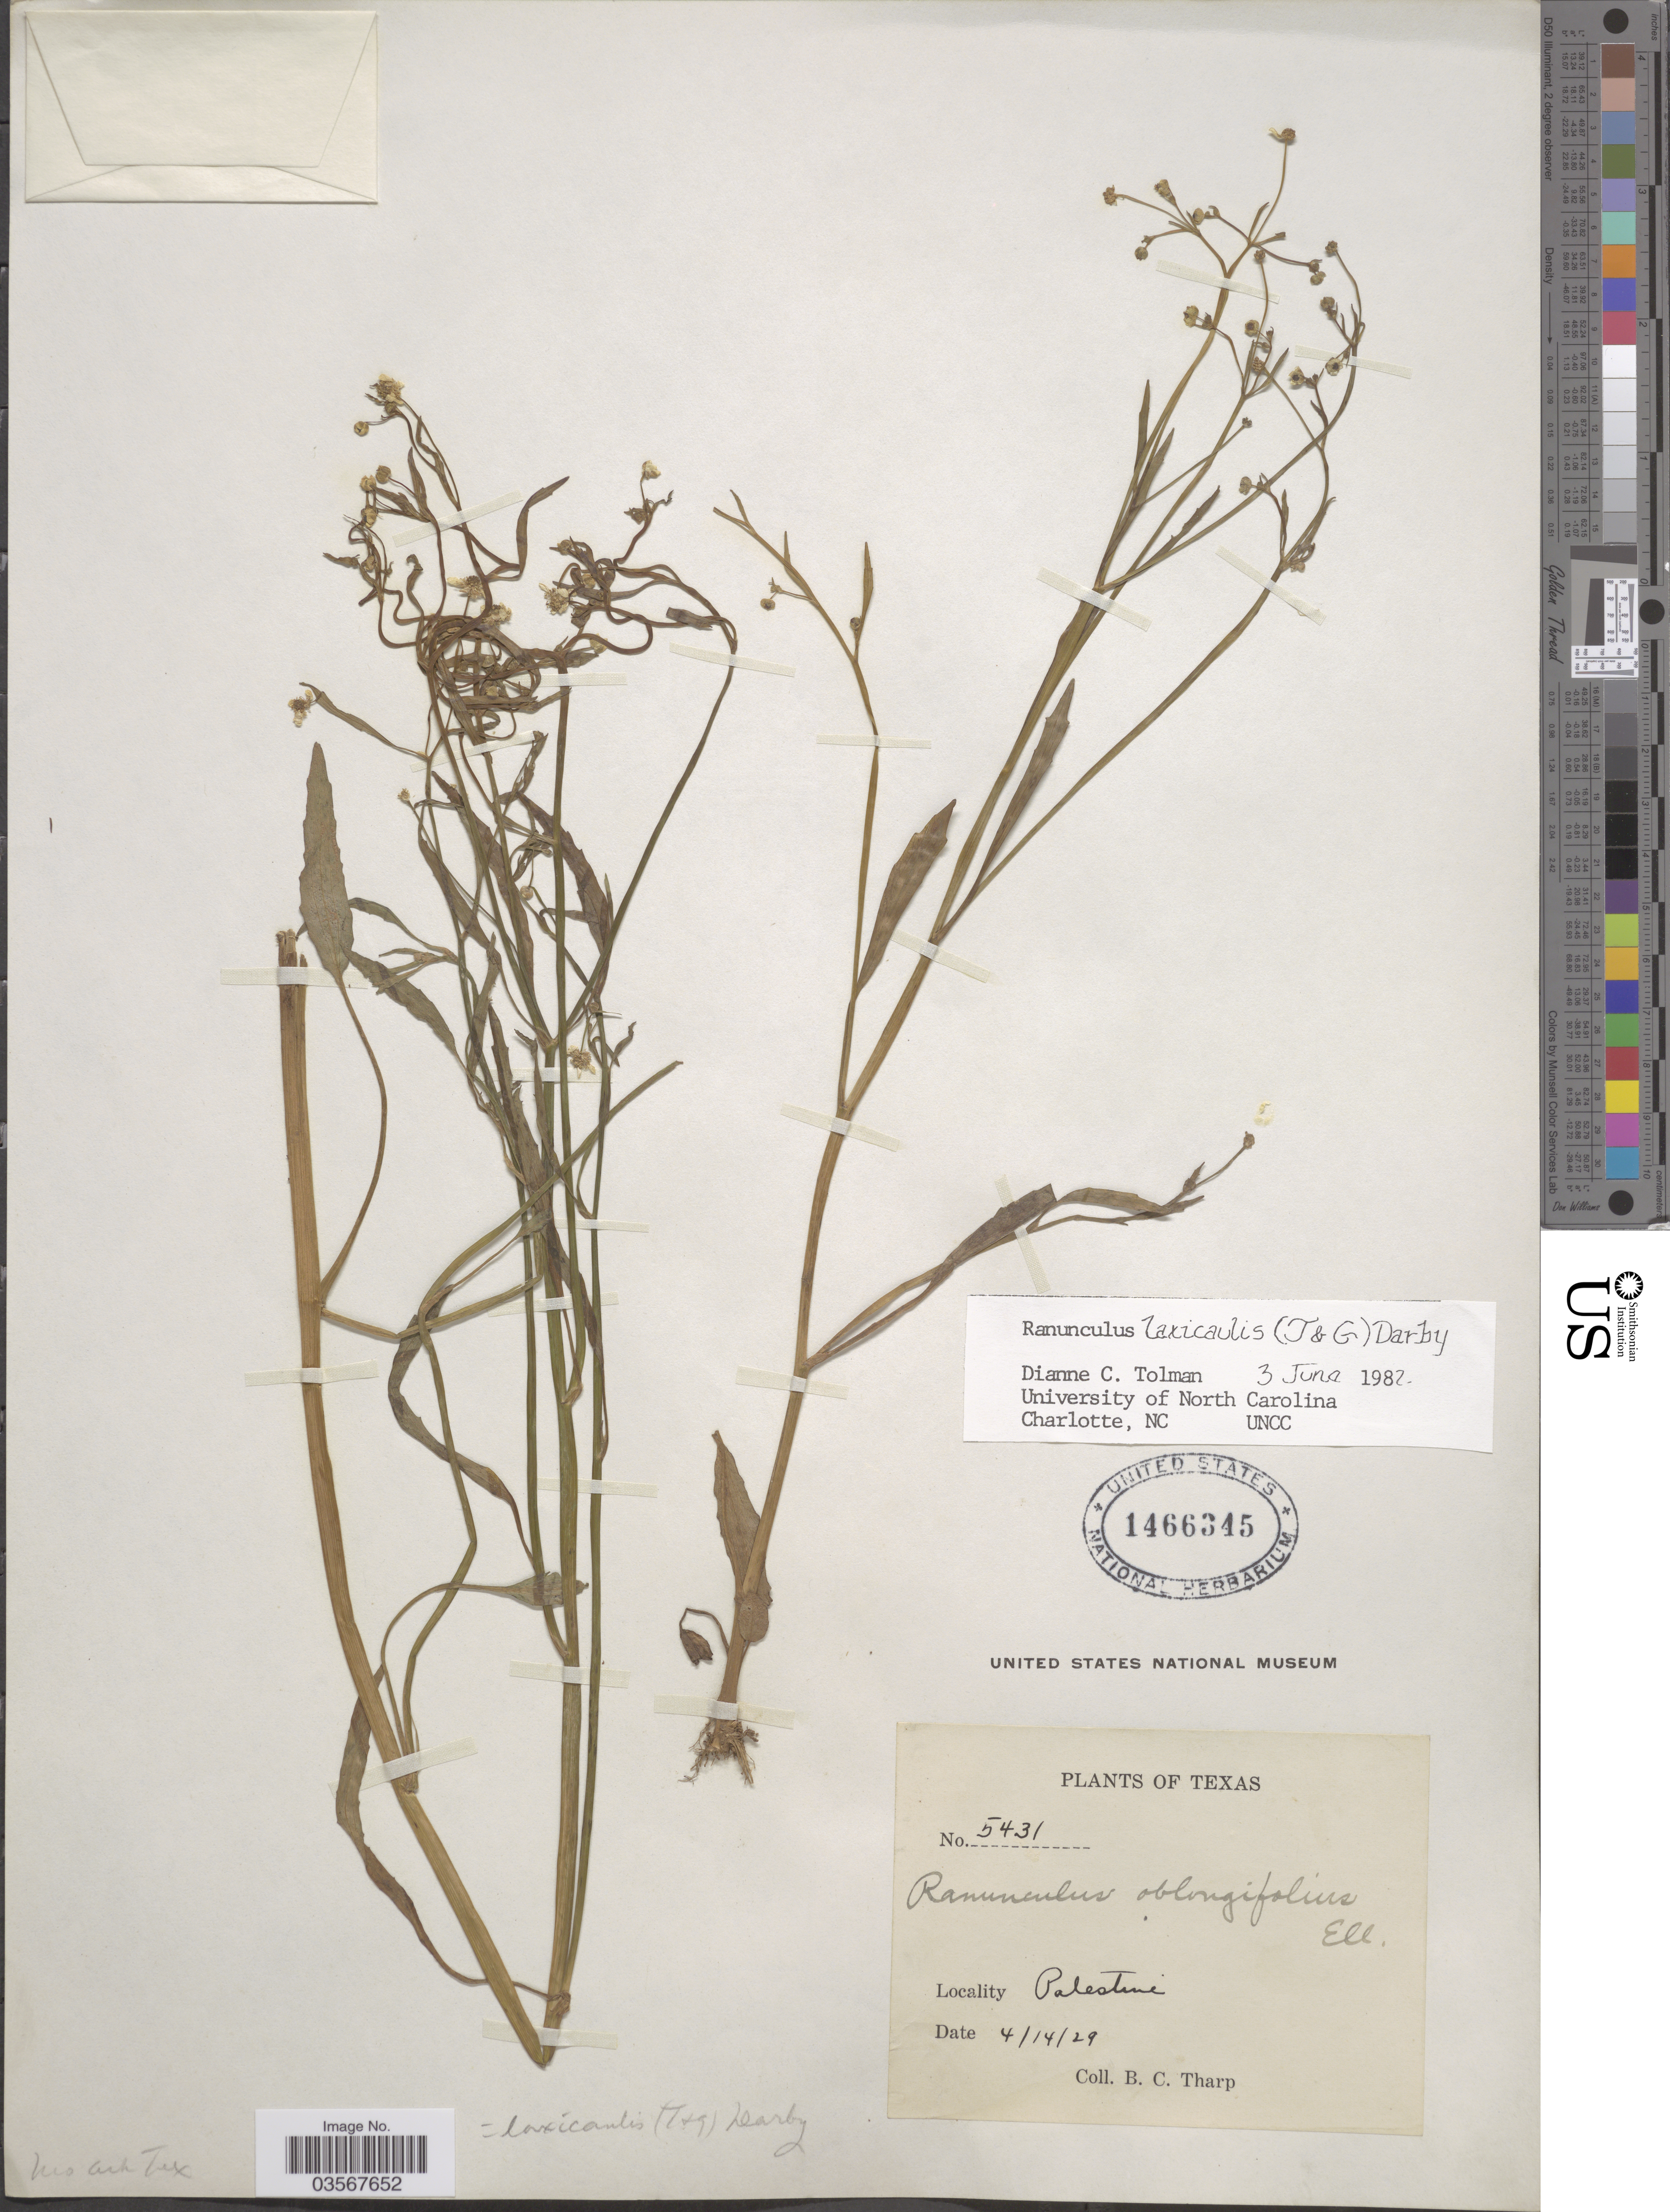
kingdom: Plantae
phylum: Tracheophyta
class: Magnoliopsida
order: Ranunculales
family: Ranunculaceae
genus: Ranunculus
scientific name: Ranunculus laxicaulis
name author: (Torr. & A. Gray) Darby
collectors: B. C. Tharp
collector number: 5431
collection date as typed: Transcribed d/m/y: 14/4/29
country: United States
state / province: Texas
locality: Palestine.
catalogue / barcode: US 1466345